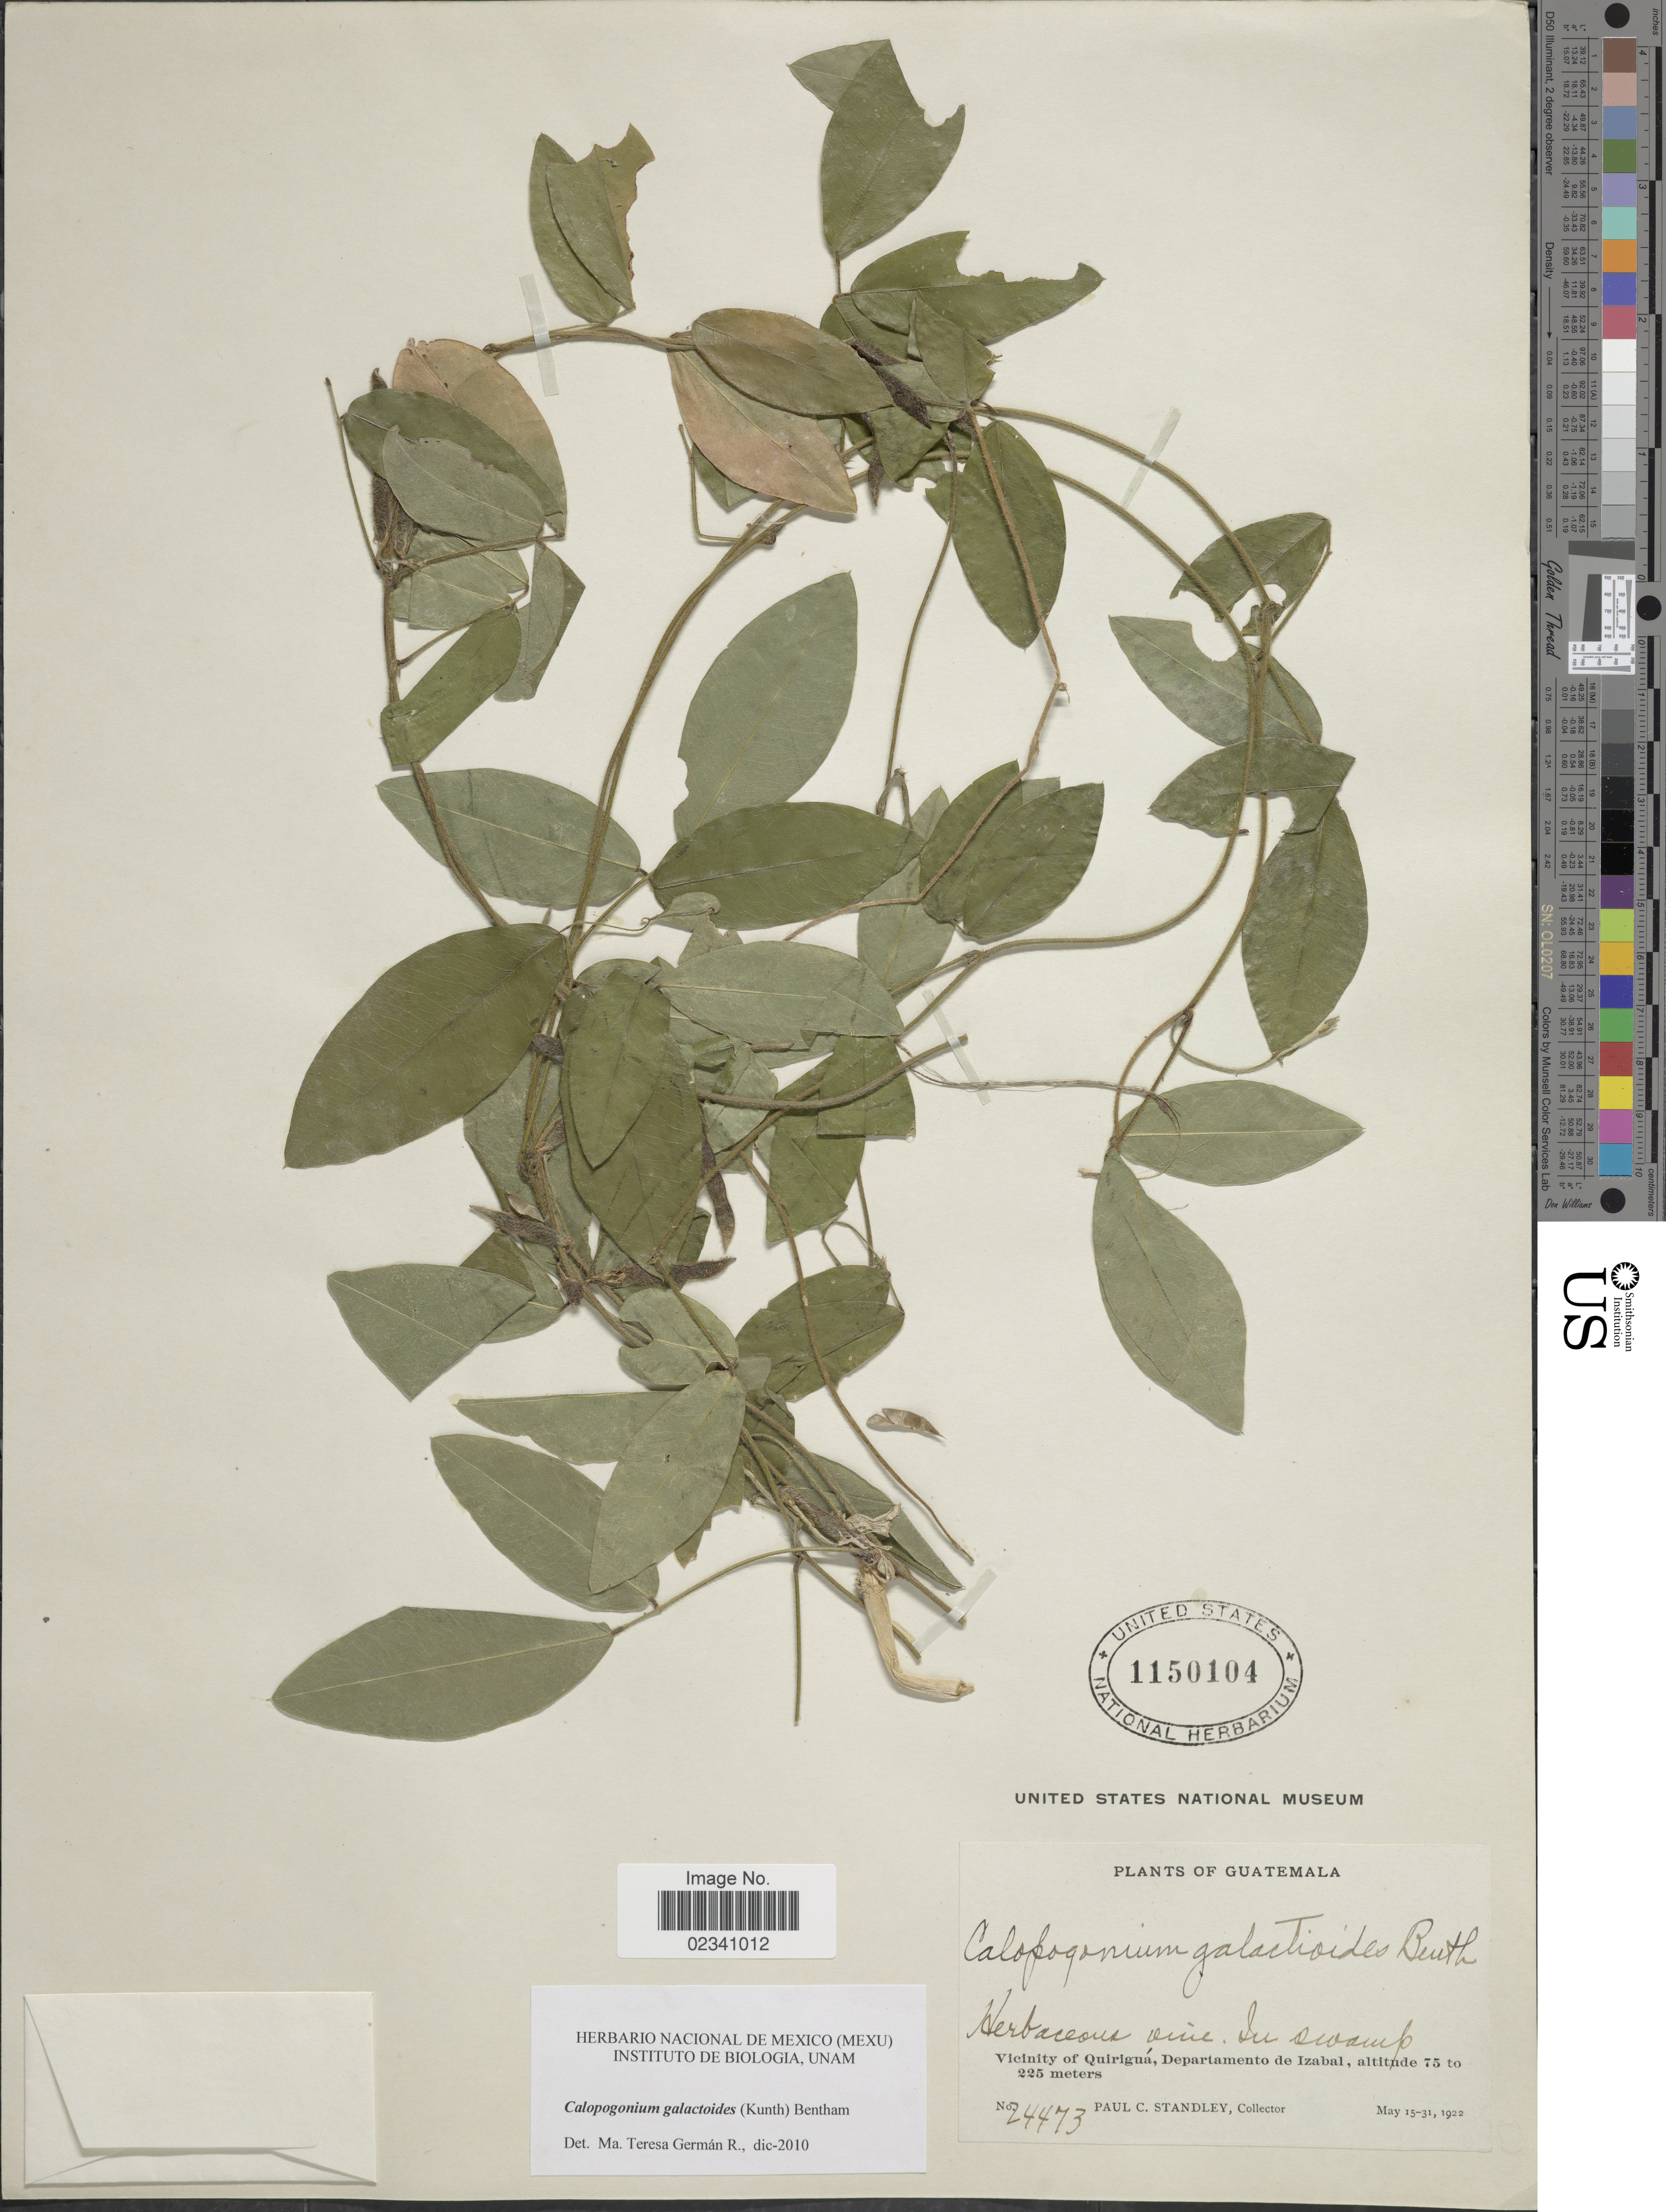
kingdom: Plantae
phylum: Tracheophyta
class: Magnoliopsida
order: Fabales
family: Fabaceae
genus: Calopogonium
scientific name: Calopogonium galactioides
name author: (Kunth) Hemsl.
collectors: P. C. Standley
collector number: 24473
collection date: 1922-05-15/1922-05-31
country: Guatemala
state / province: Izabal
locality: Vicinity of Quirigua, Departamento de Izabal.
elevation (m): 75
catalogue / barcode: US 1150104